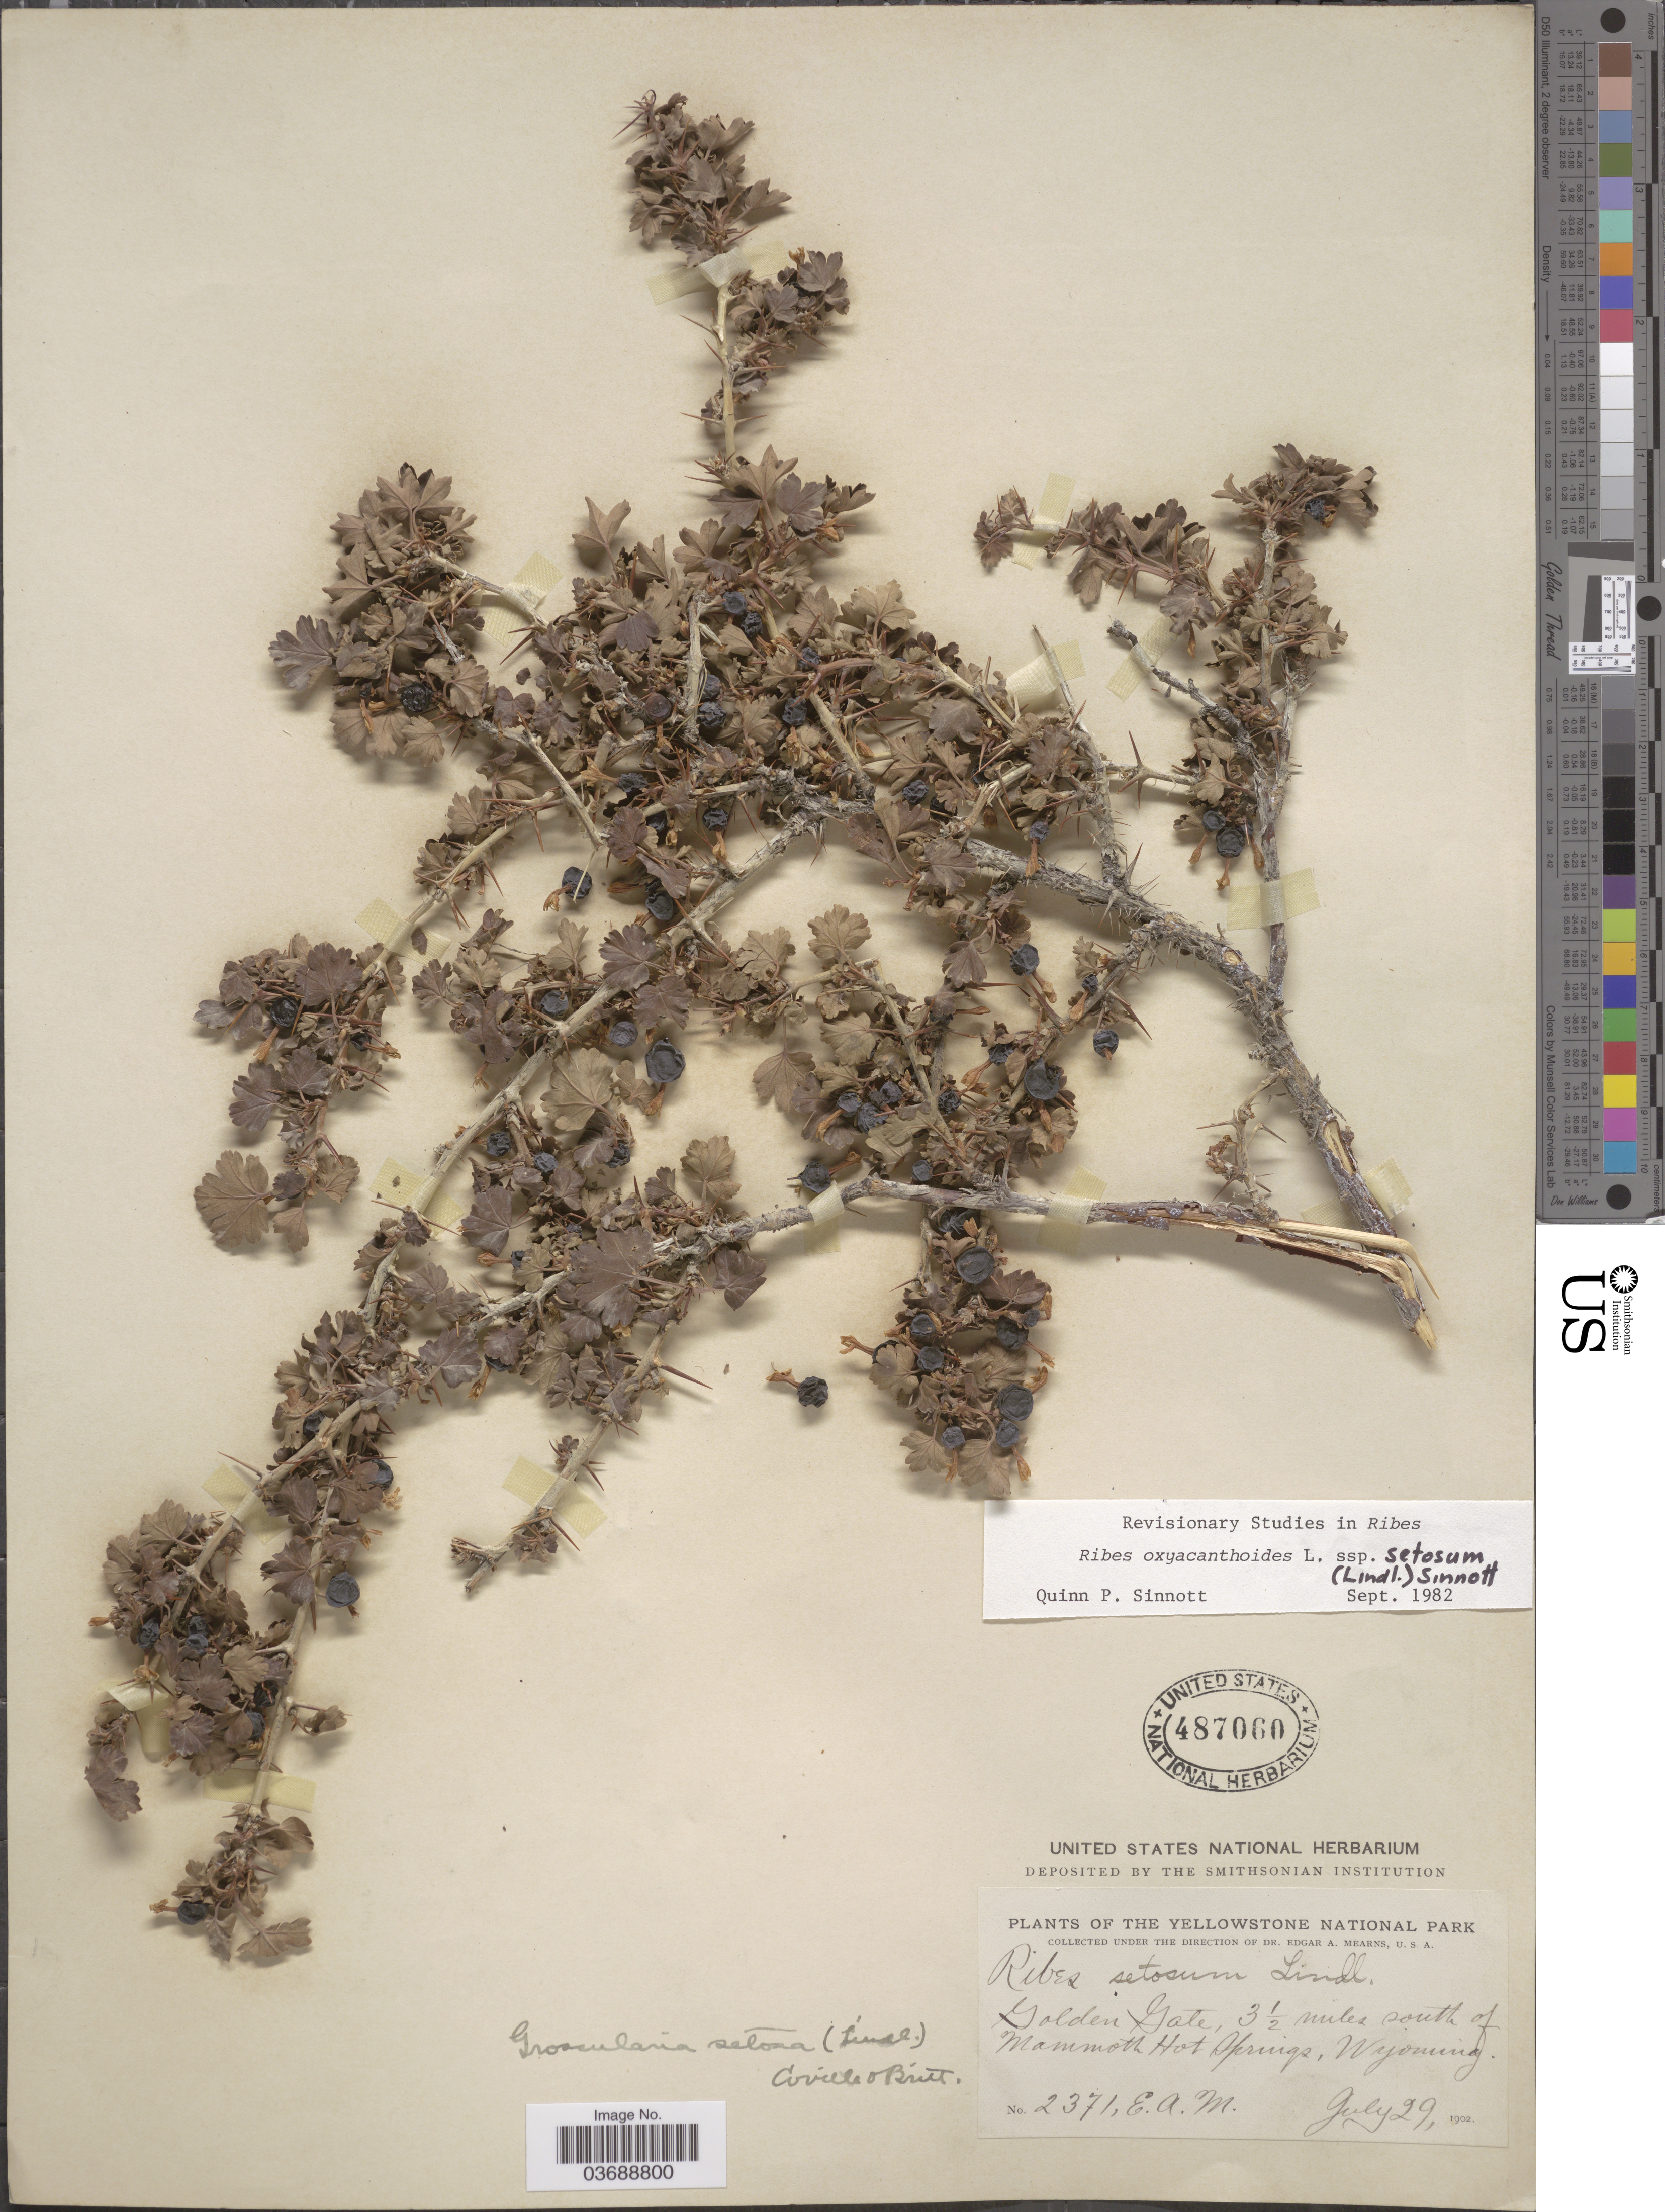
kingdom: Plantae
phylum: Tracheophyta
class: Magnoliopsida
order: Saxifragales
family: Grossulariaceae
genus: Ribes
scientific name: Ribes oxyacanthoides subsp. setosum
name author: (Lindl.) Q.P. Sinnott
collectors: E. A. Mearns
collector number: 2371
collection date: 1902-07-29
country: United States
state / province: Wyoming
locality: The Yellowstone National Park. Golden Gate, 3½ miles south of Mammoth Hot Springs.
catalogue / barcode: US 487060